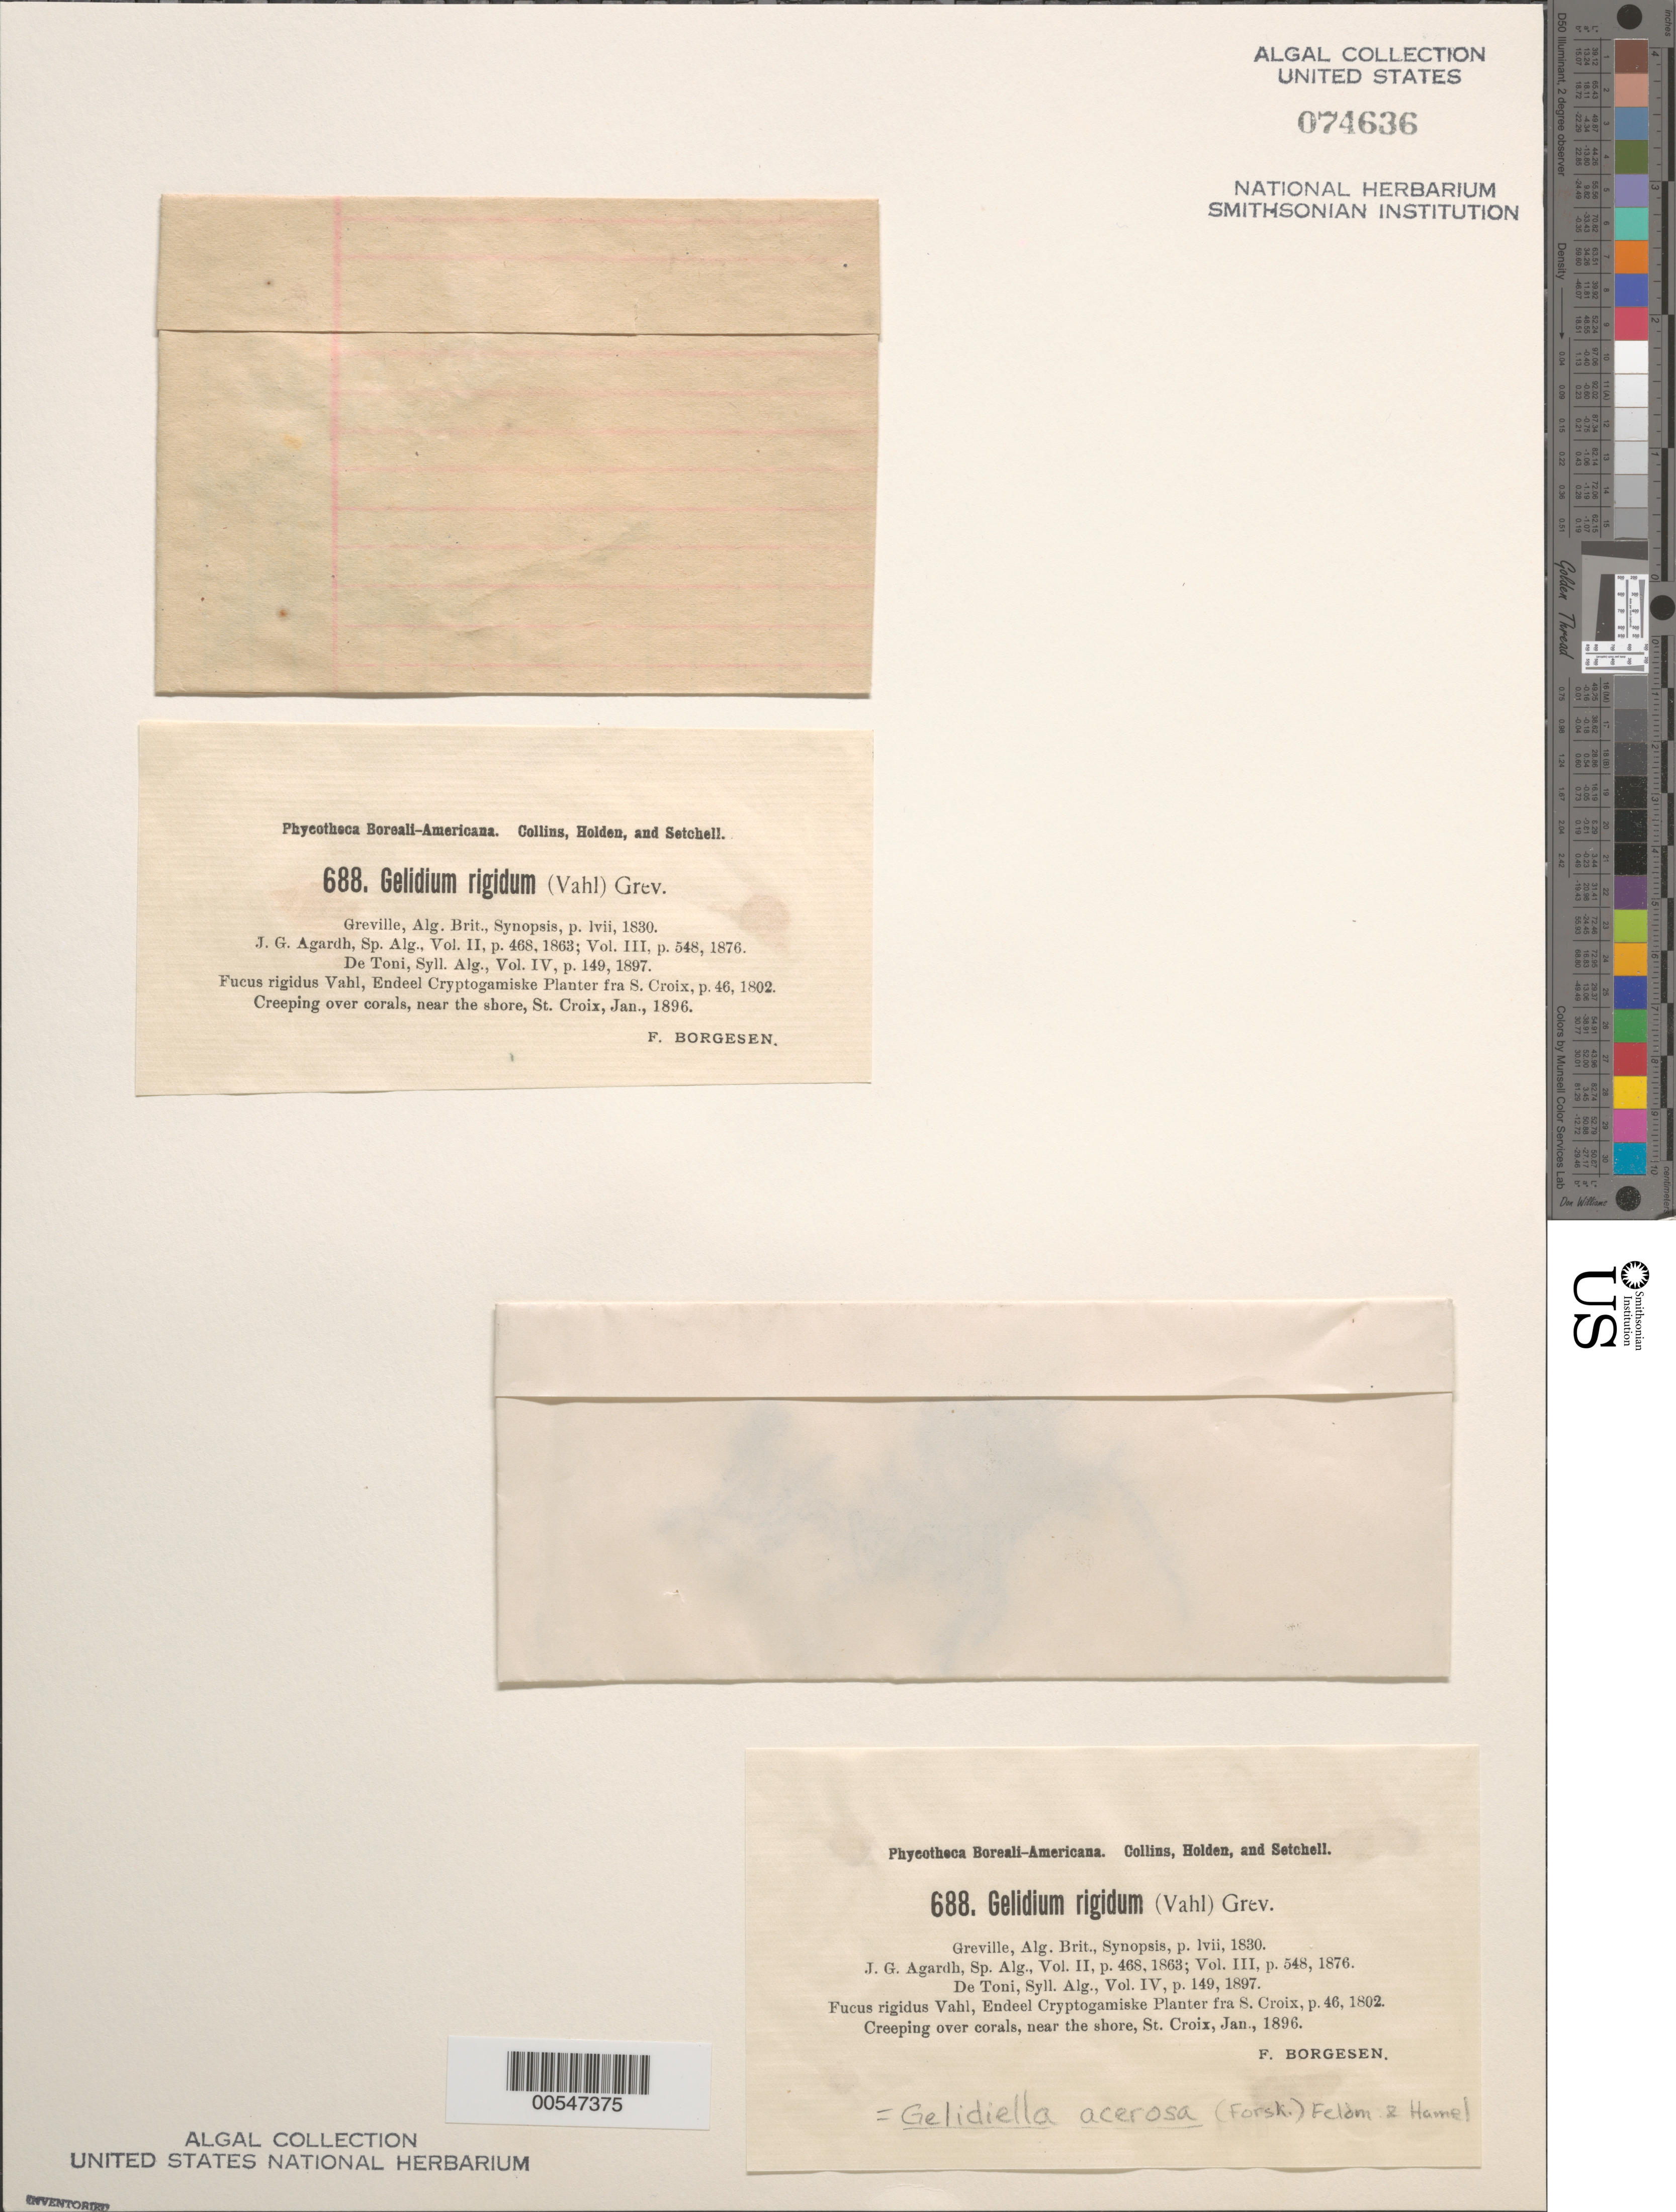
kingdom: Plantae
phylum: Rhodophyta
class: Florideophyceae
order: Gelidiales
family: Gelidiellaceae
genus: Gelidiella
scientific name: Gelidiella acerosa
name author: (Forssk.) Feldmann & G. Hamel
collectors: F. Børgesen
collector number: PB-A 688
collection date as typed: Jan 1896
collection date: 1896-01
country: U.S. Virgin Islands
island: St. Croix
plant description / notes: Collins, Holden & Setchell, Phycotheca Boreali-Americana, as Gelidium rigidum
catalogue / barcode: US 74636